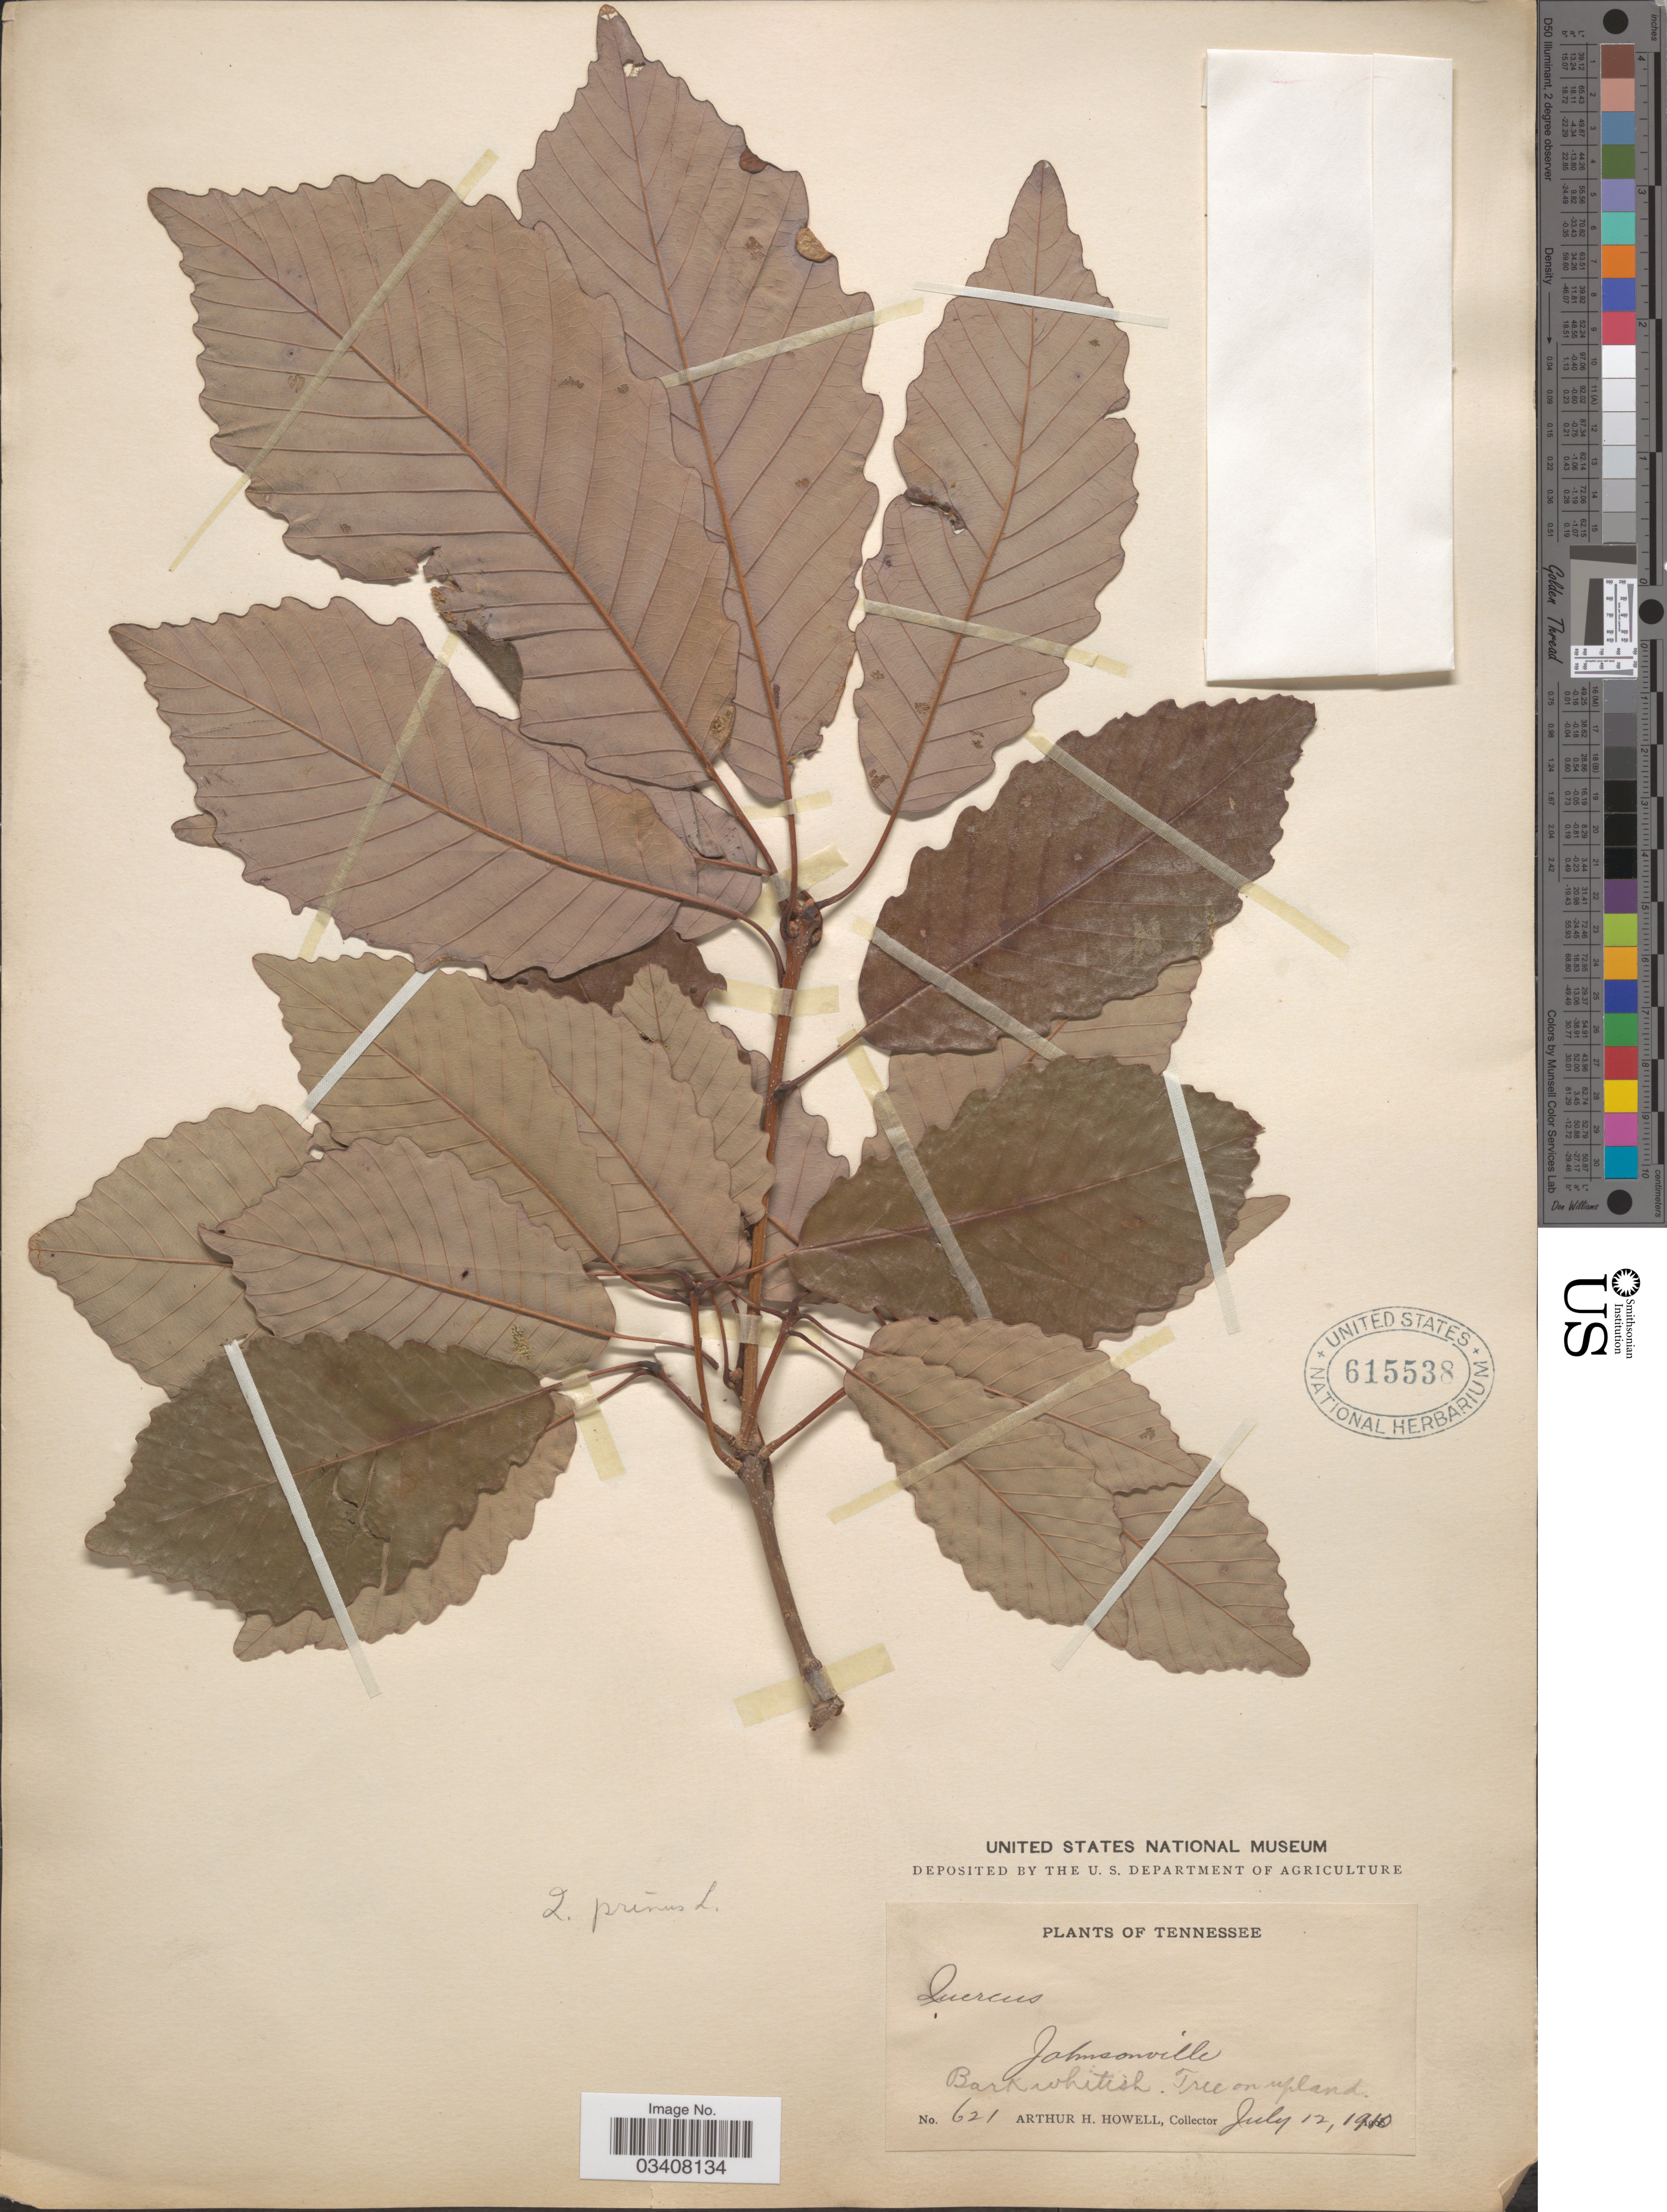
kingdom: Plantae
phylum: Tracheophyta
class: Magnoliopsida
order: Fagales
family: Fagaceae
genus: Quercus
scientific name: Quercus prinus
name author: L.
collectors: A. H. Howell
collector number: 621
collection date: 1910-07-12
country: United States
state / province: Tennessee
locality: Johnsonville.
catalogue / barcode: US 615538